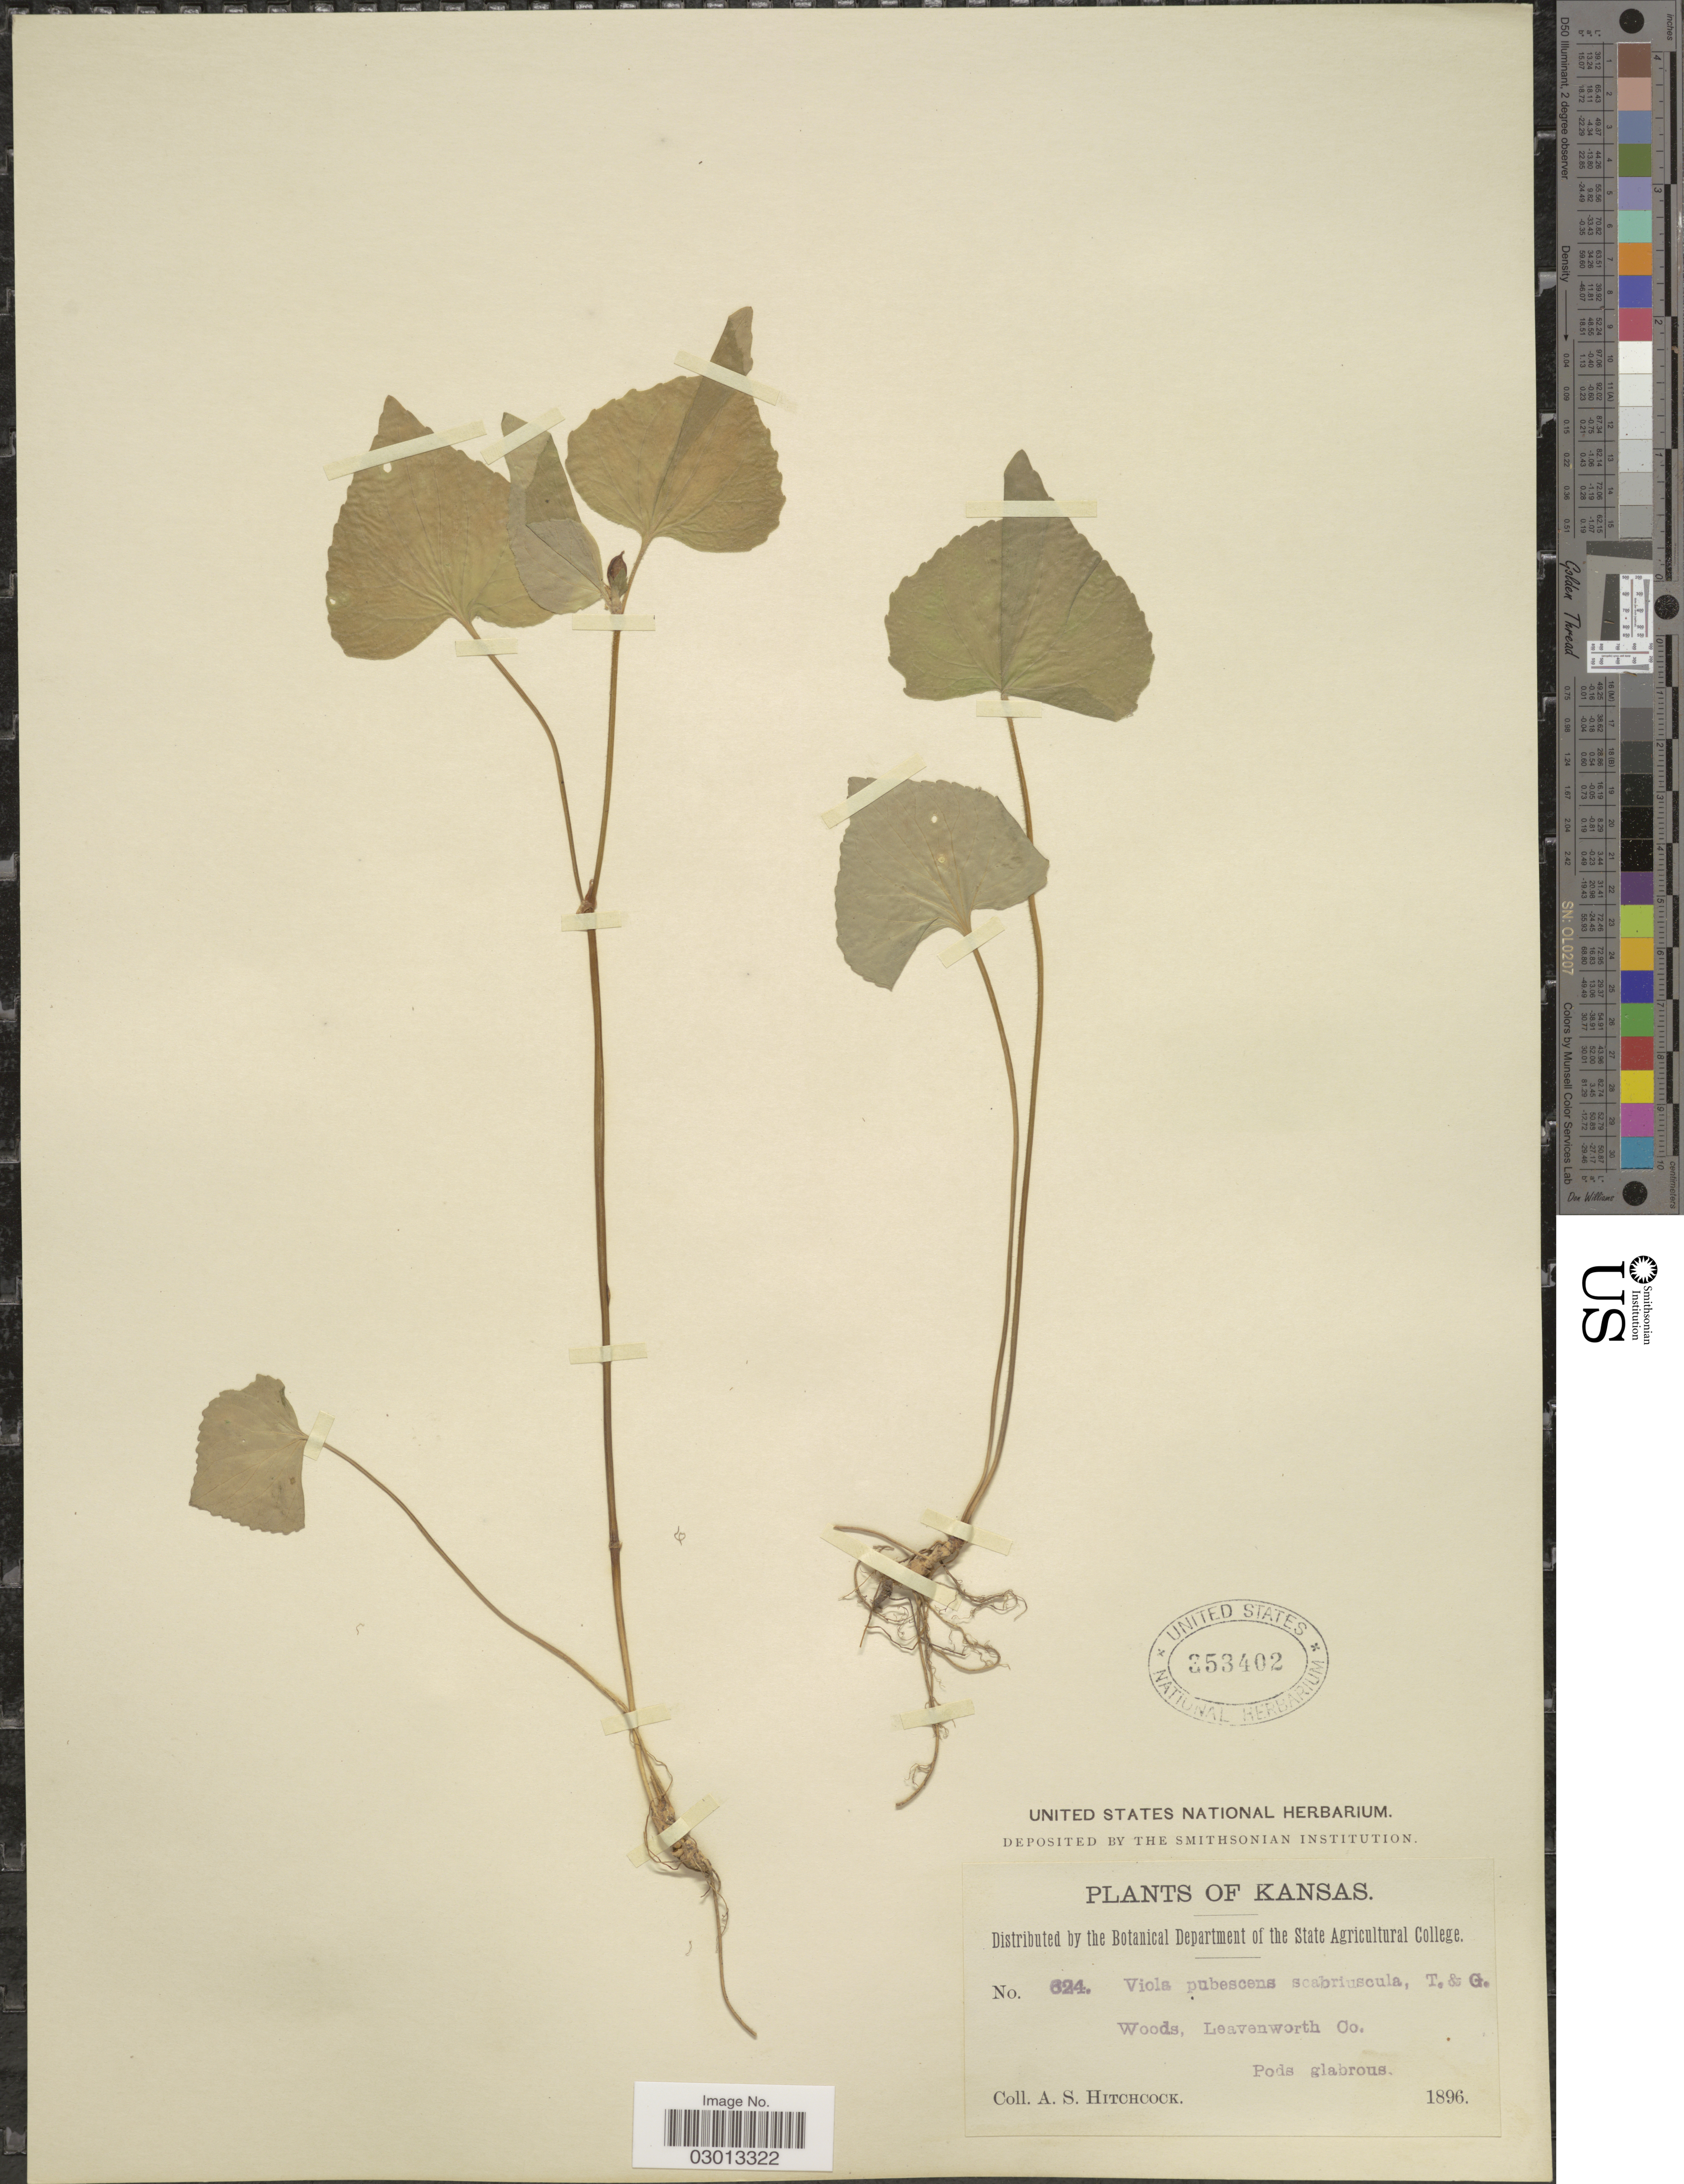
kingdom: Plantae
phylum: Tracheophyta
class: Magnoliopsida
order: Malpighiales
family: Violaceae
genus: Viola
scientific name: Viola pensylvanica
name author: Michx.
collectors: A. S. Hitchcock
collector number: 624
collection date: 1896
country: United States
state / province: Kansas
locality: Leavenworth Co.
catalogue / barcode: US 353402